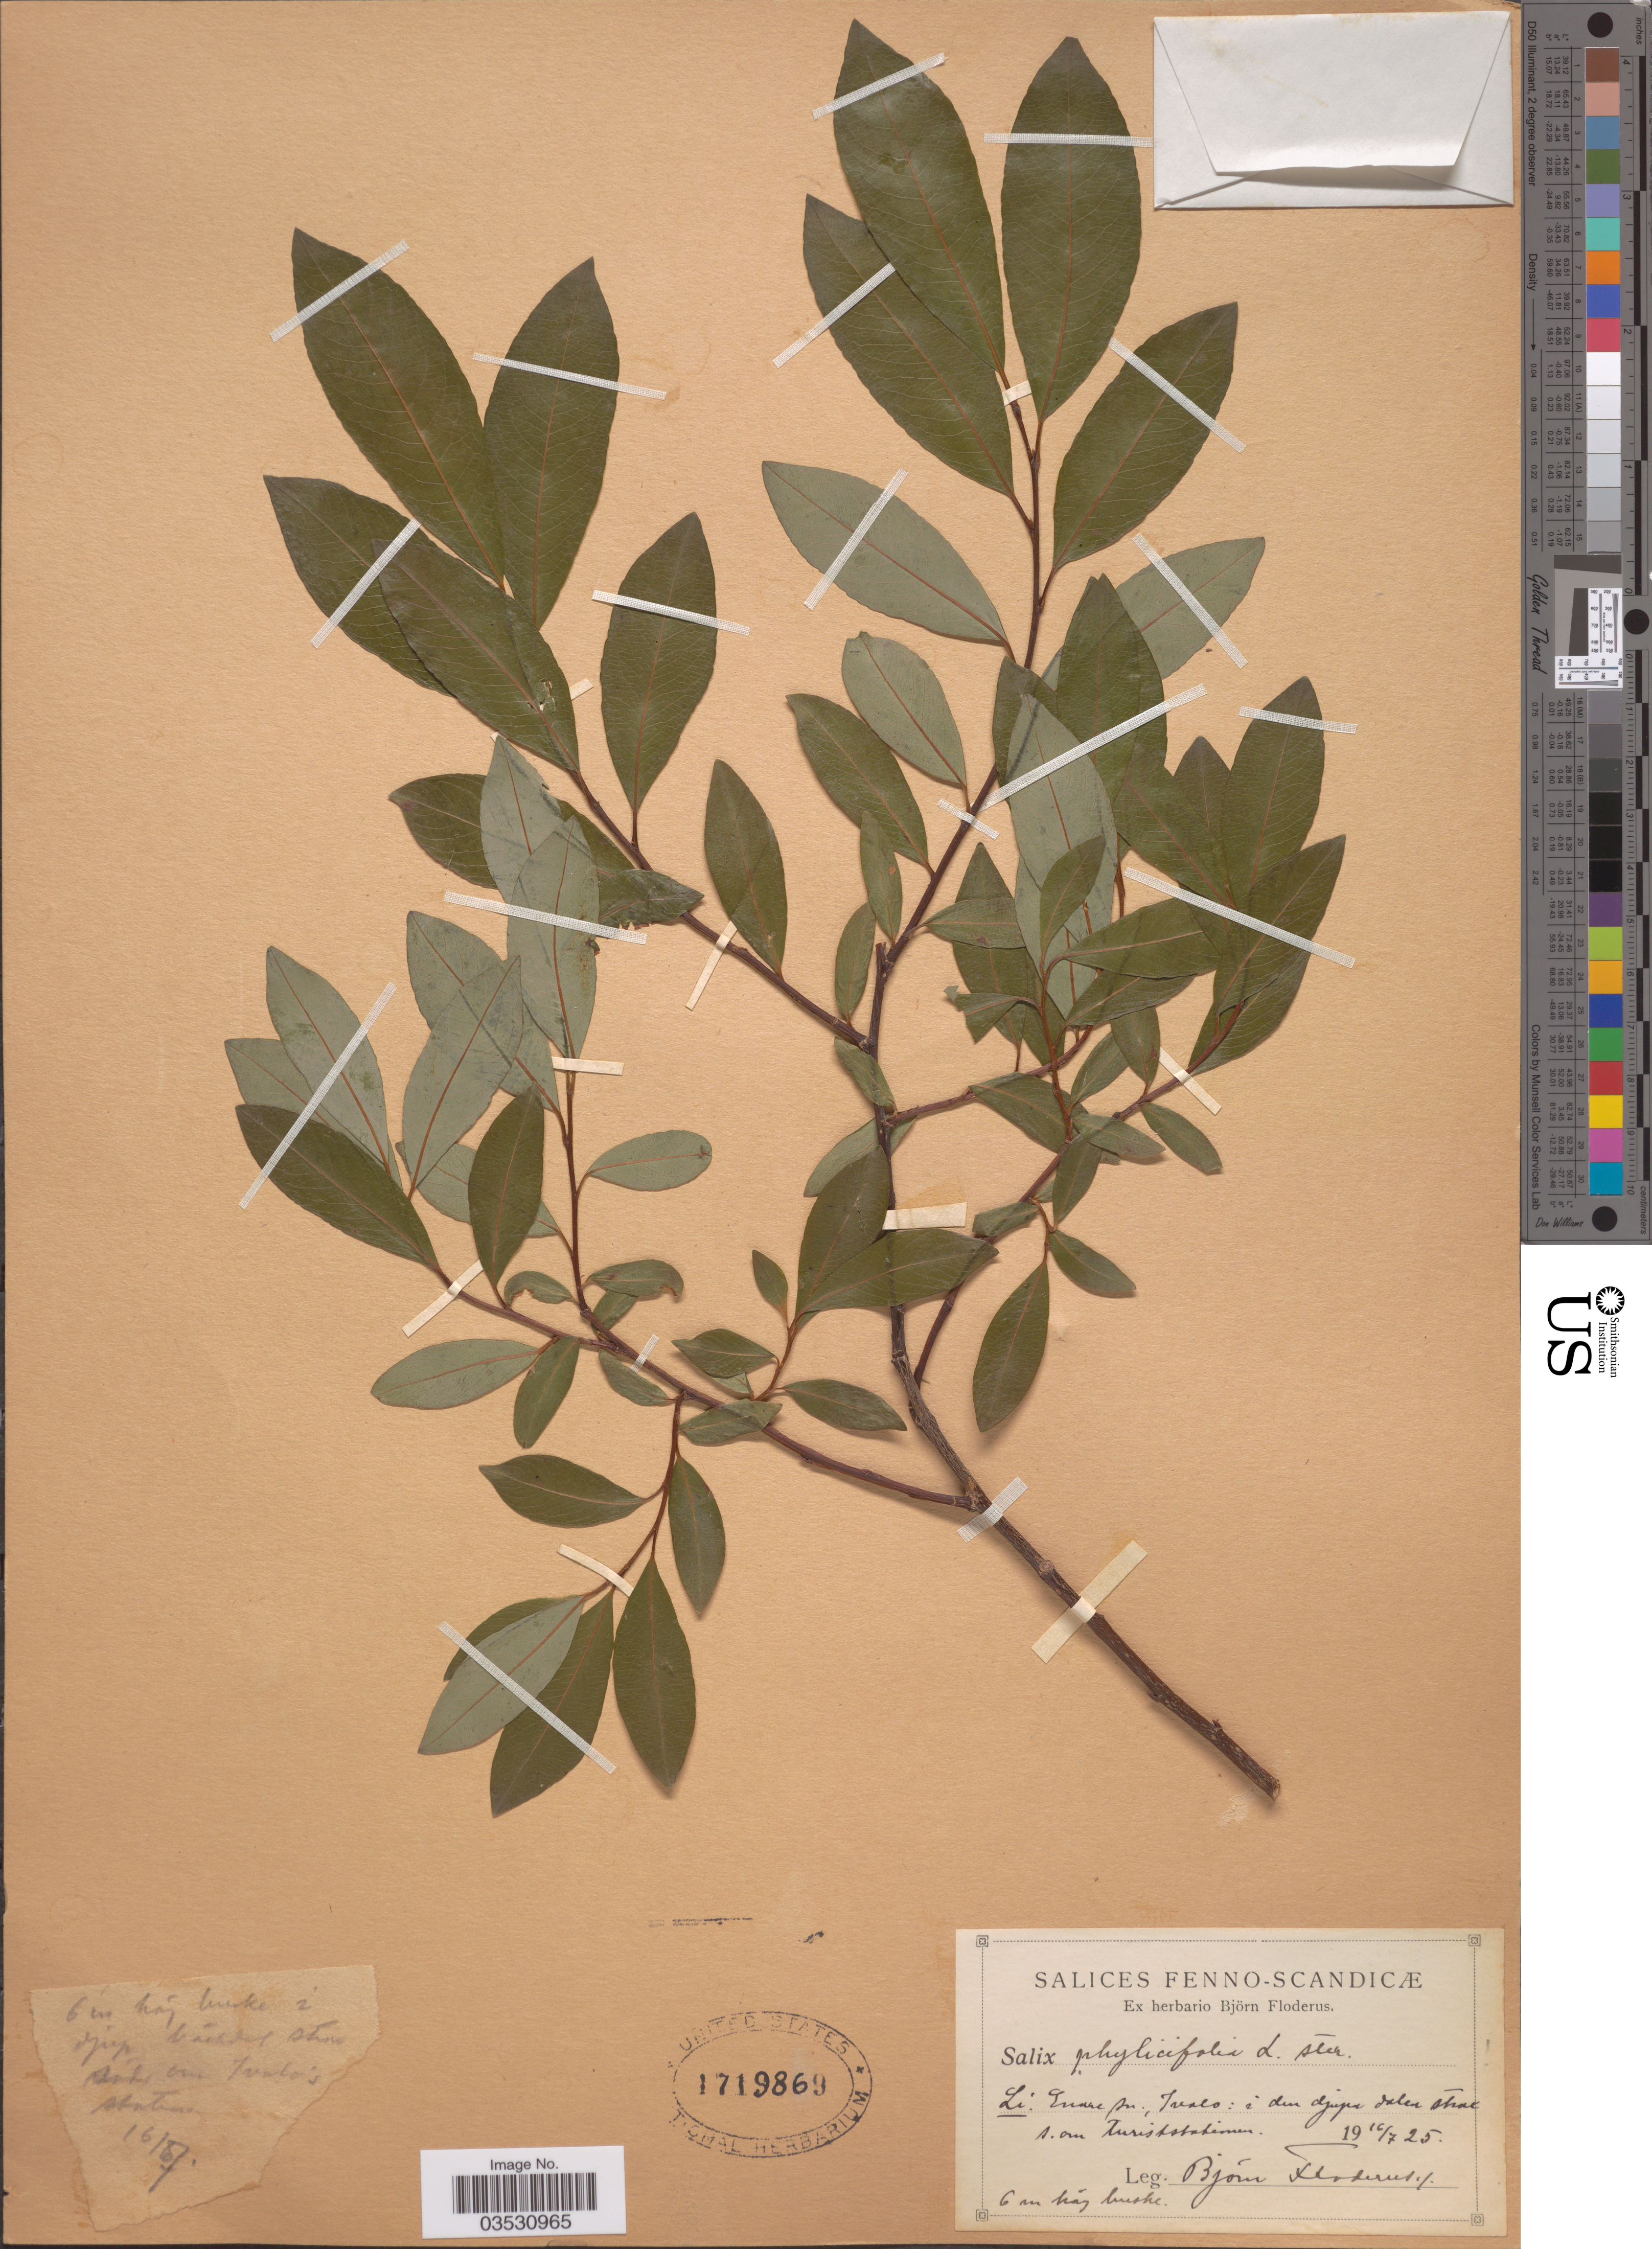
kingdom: Plantae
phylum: Tracheophyta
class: Magnoliopsida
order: Malpighiales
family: Salicaceae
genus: Salix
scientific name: Salix phylicifolia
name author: L.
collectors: B. G. O. Floderus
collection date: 1925-07-16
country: Finland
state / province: Lappi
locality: Pohjois-Lappi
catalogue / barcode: US 1719869